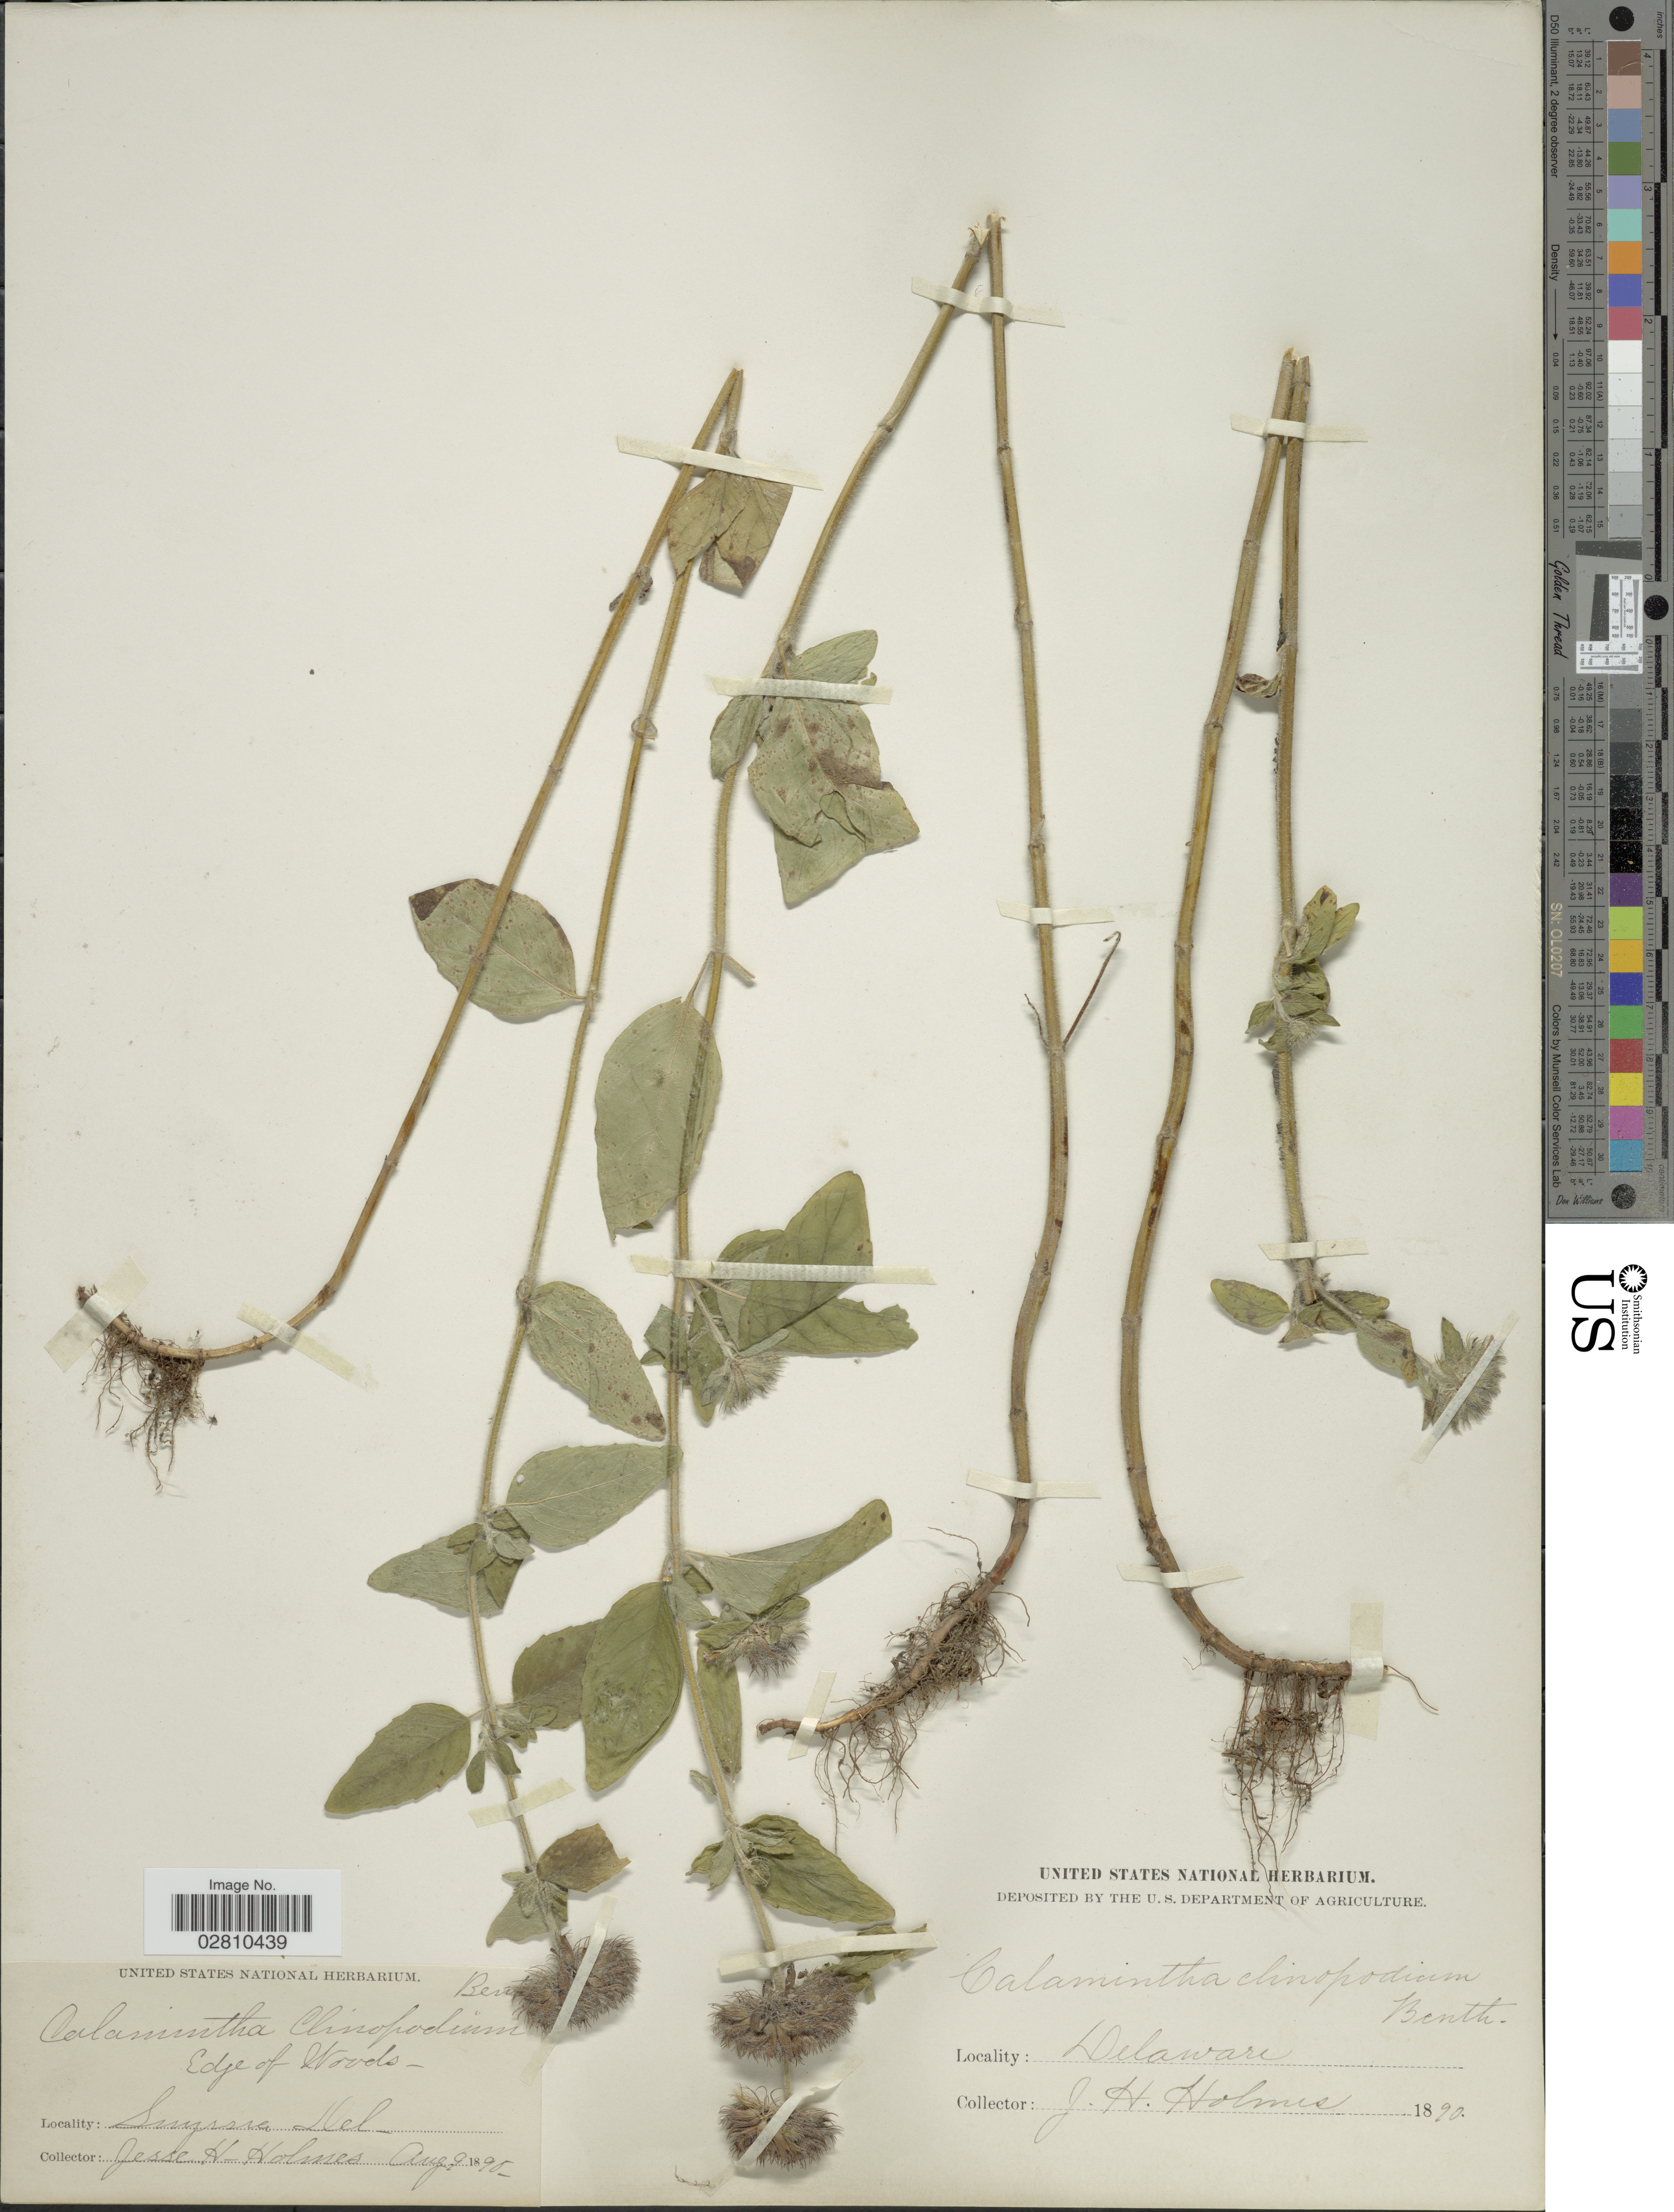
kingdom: Plantae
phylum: Tracheophyta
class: Magnoliopsida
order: Lamiales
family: Lamiaceae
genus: Clinopodium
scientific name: Clinopodium vulgare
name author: L.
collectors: J. Holmes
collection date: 1890-08-09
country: United States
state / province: Delaware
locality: Edge of Woods - Smyrna Del.